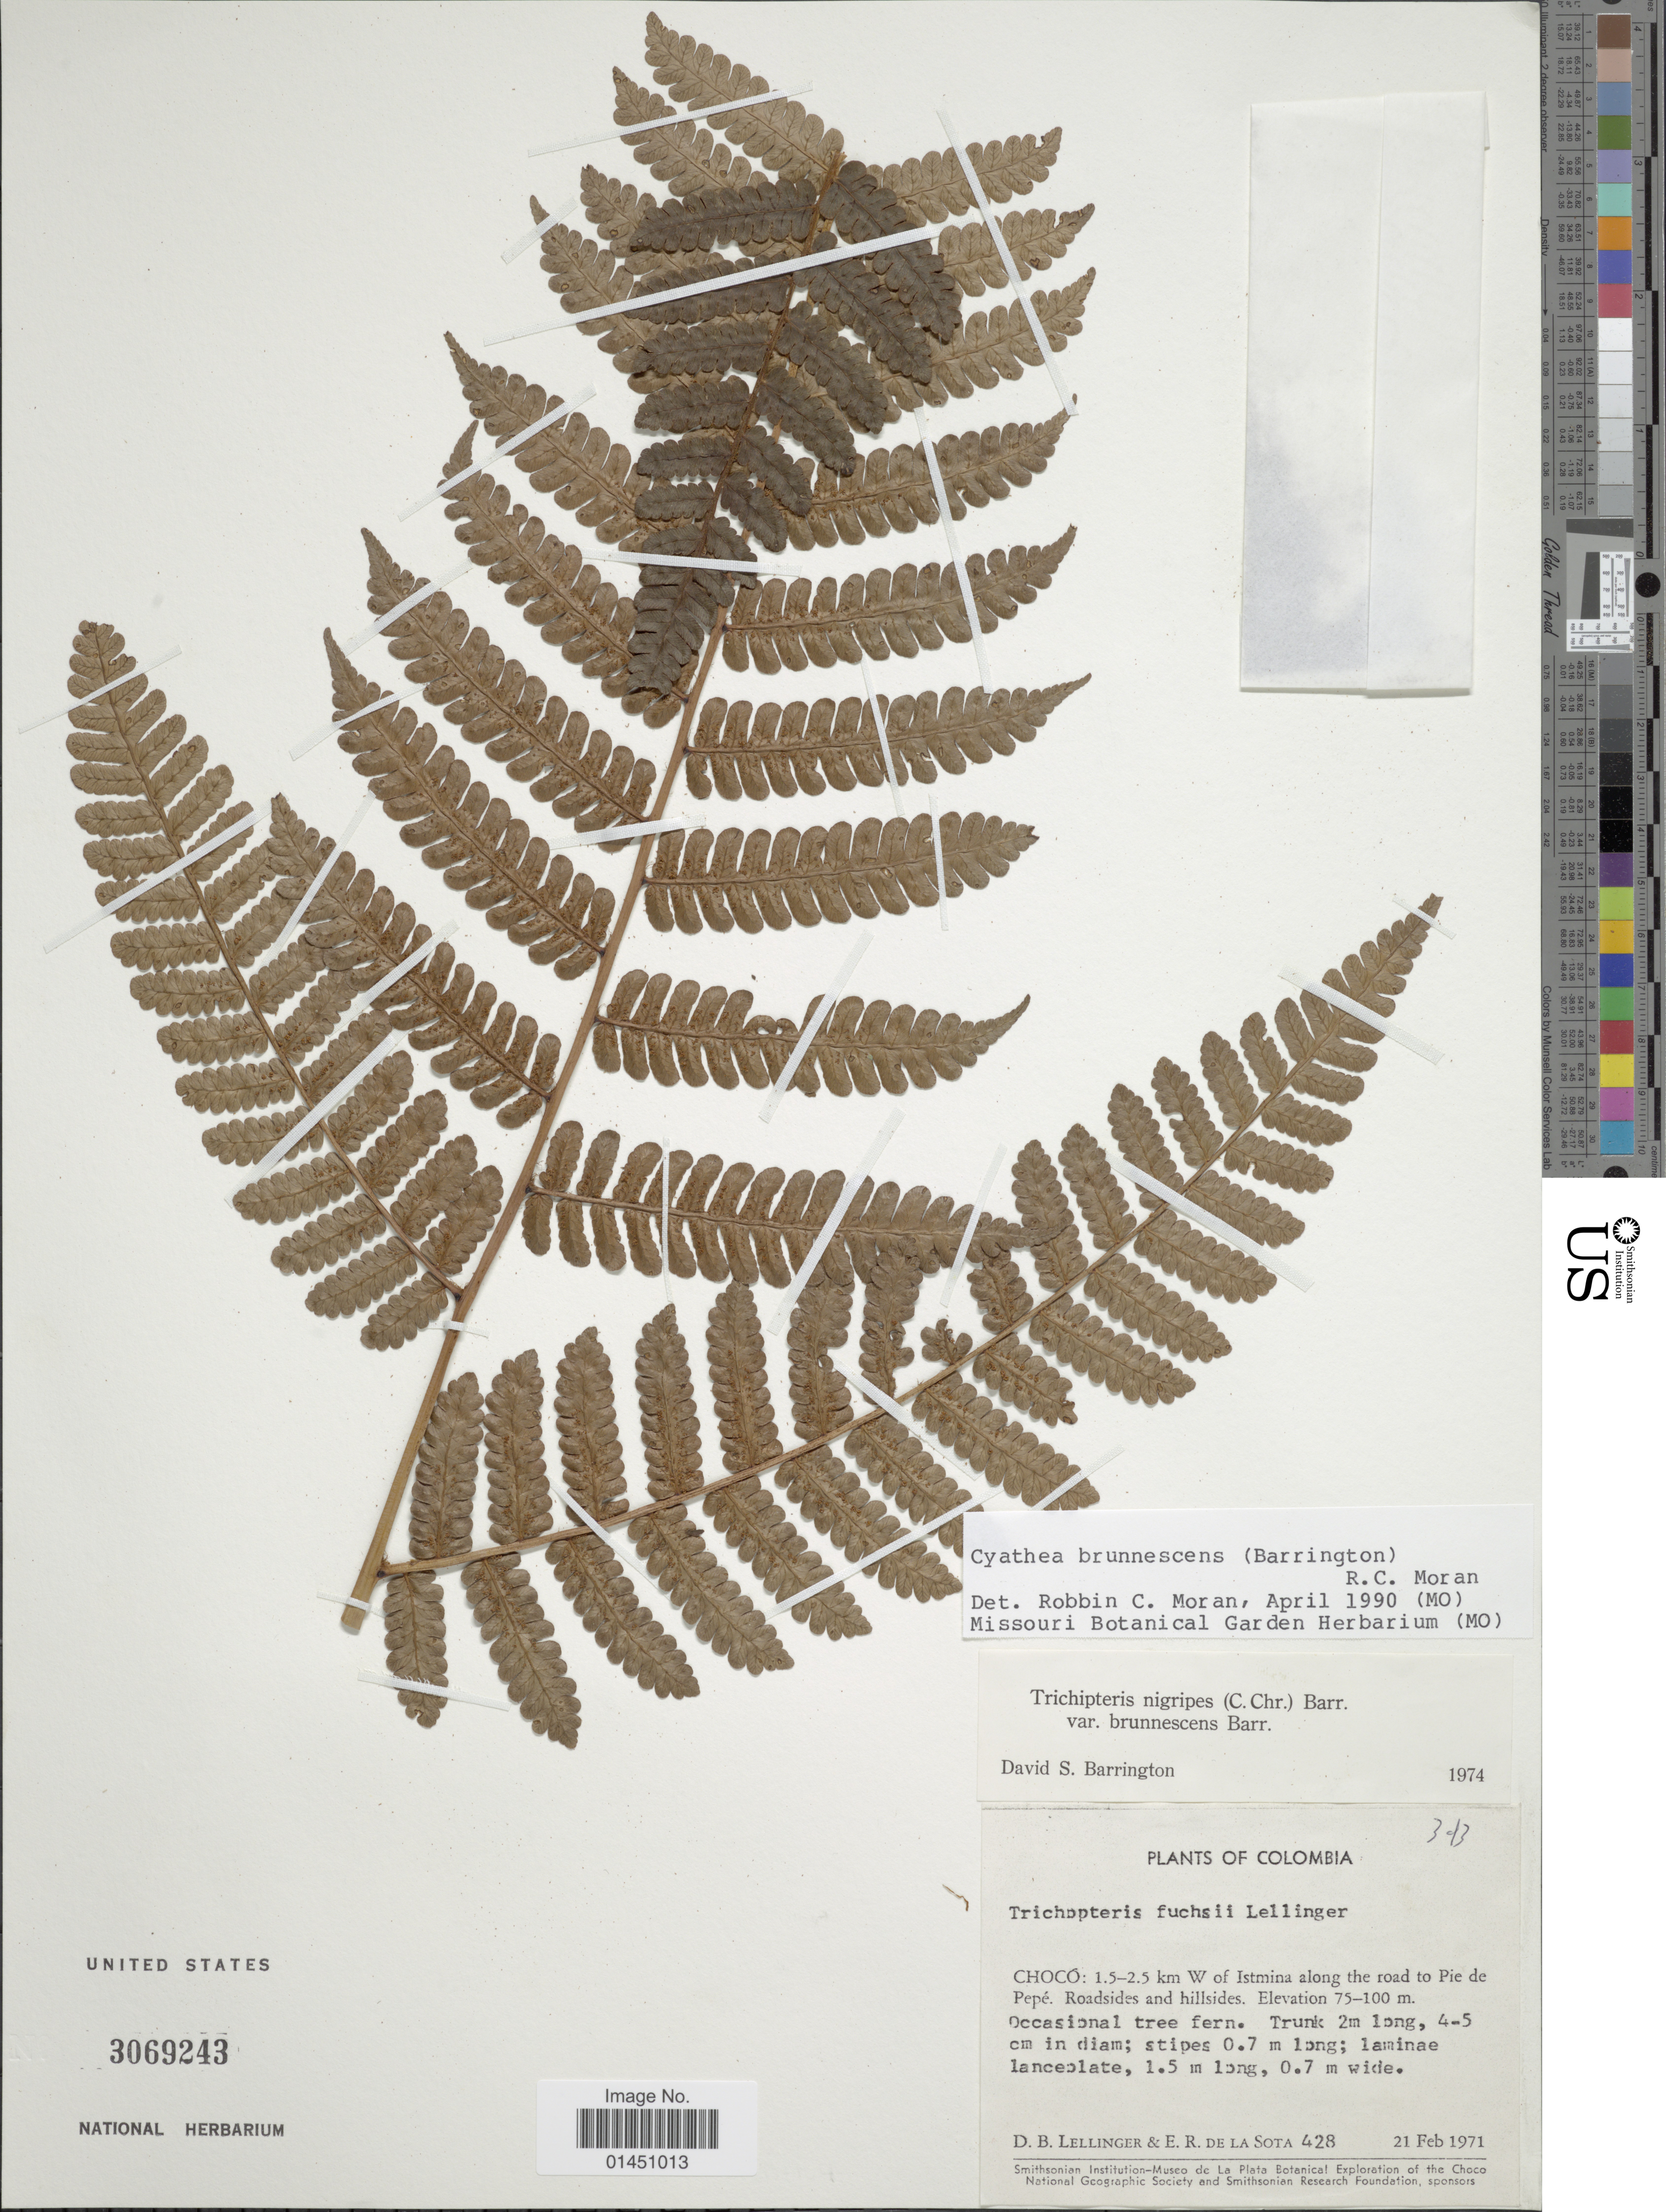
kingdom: Plantae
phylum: Tracheophyta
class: Polypodiopsida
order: Cyatheales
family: Cyatheaceae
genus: Cyathea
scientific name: Cyathea brunnescens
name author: (Barrington) R.C. Moran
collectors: D. B. Lellinger & E. R. de la Sota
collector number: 428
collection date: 1971-02-21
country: Colombia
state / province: Chocó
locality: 1.5-2.5 km W of Istmina along the road to Pie de Pepe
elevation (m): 75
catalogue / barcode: US 3069243